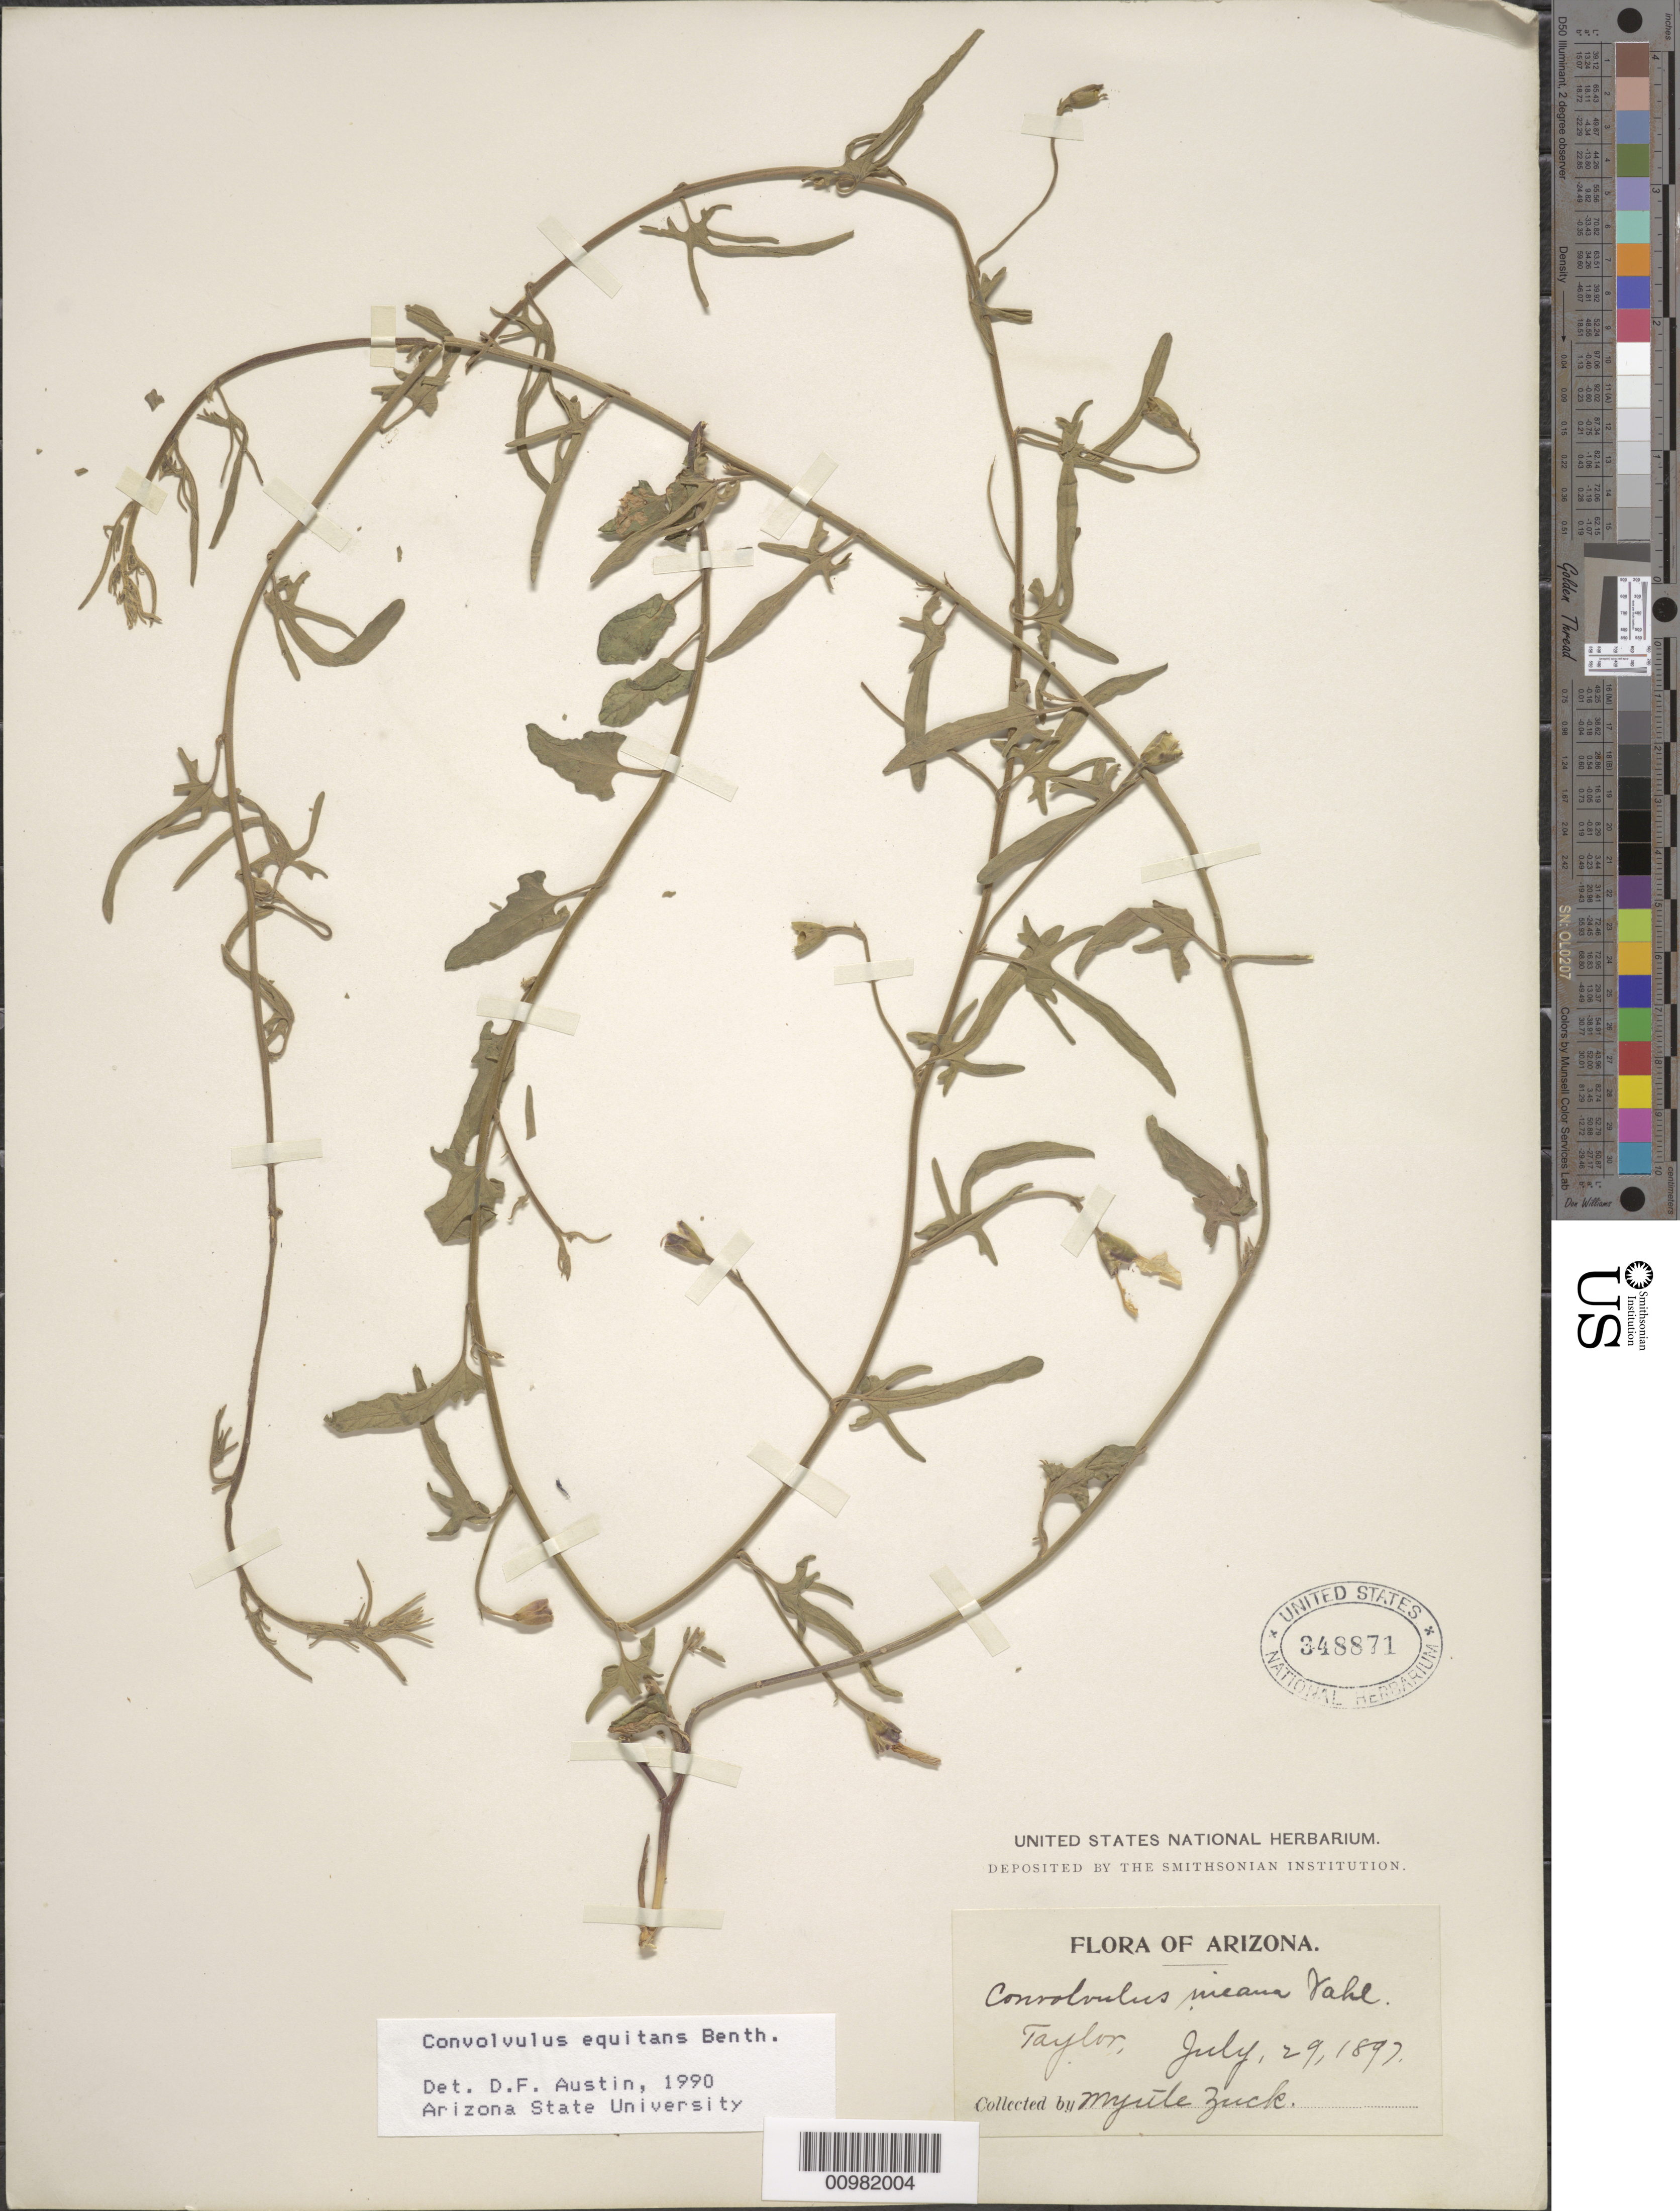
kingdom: Plantae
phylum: Tracheophyta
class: Magnoliopsida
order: Solanales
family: Convolvulaceae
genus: Convolvulus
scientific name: Convolvulus equitans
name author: Benth.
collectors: M. Zuck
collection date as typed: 29 Jul 1897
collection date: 1897-07-29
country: United States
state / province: Arizona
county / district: Navajo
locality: Taylor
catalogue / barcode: US 348871